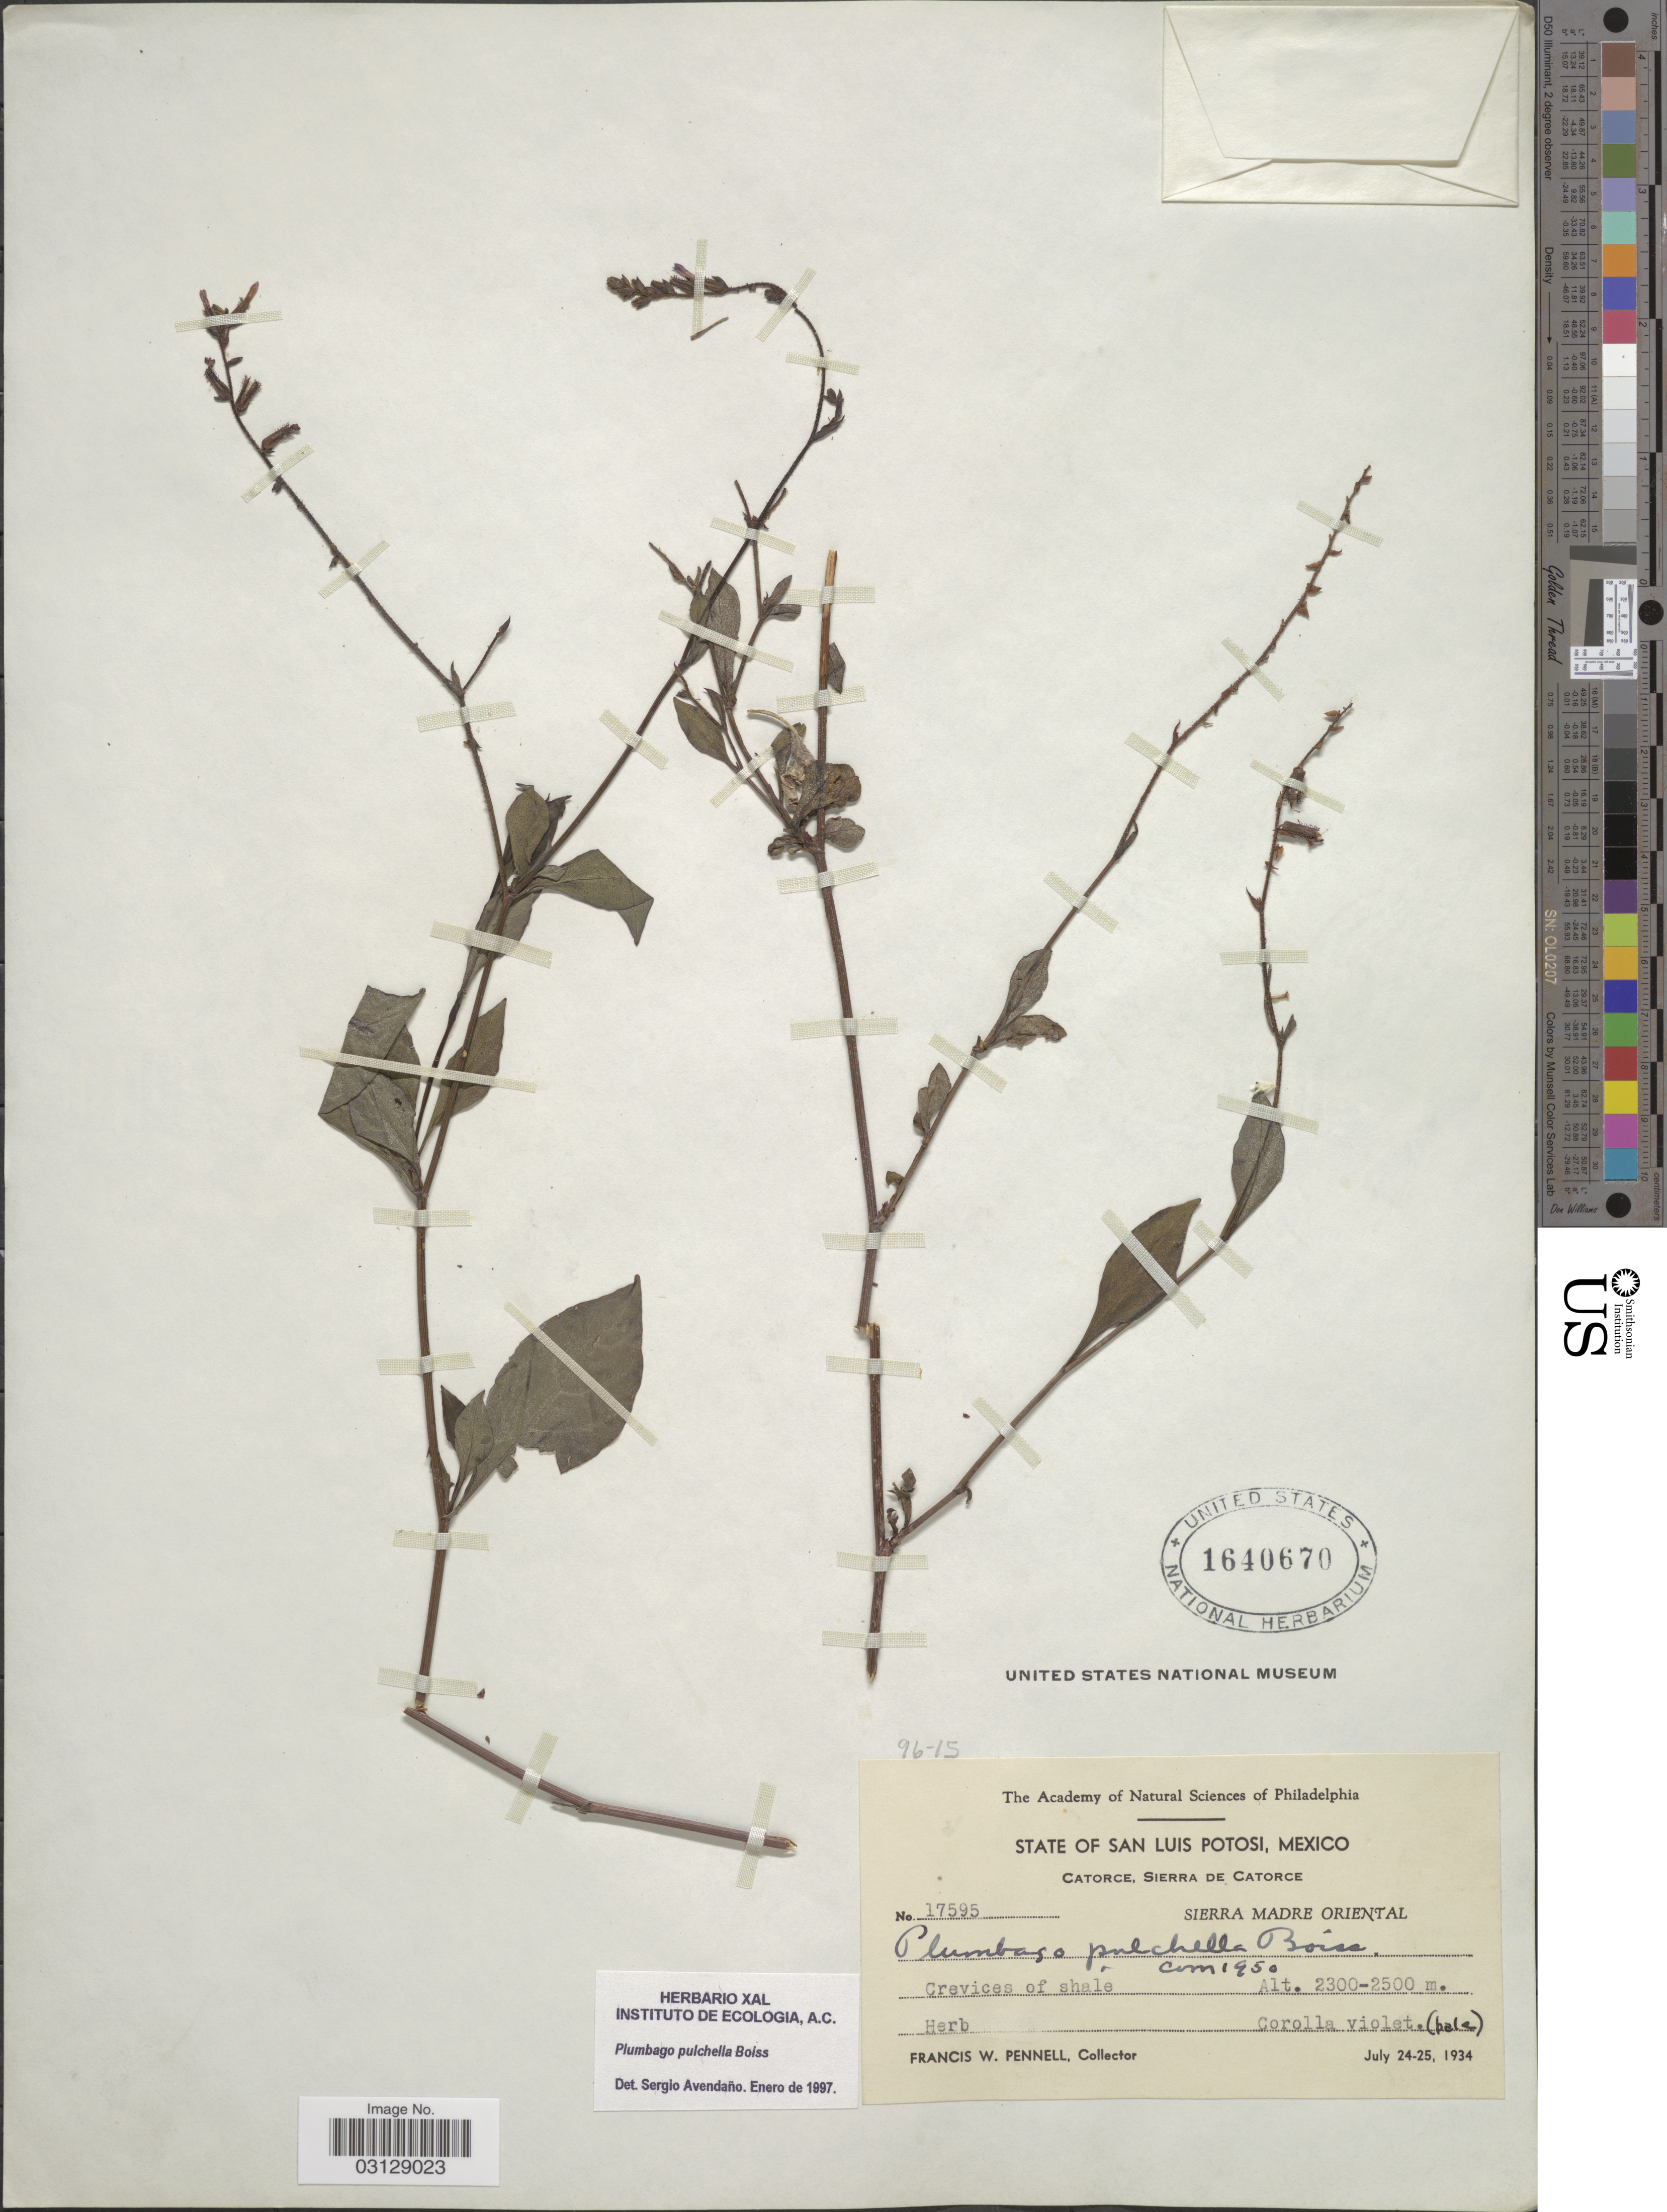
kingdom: Plantae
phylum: Tracheophyta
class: Magnoliopsida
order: Caryophyllales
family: Plumbaginaceae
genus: Plumbago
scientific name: Plumbago pulchella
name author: Boiss.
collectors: F. W. Pennell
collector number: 17595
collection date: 1934-07-24/1934-07-25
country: Mexico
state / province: San Luis Potosí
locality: Catorce, Sierra de Catorce. Sierra Madre Oriental. Crevices of shale.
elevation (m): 2300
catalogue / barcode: US 1640670